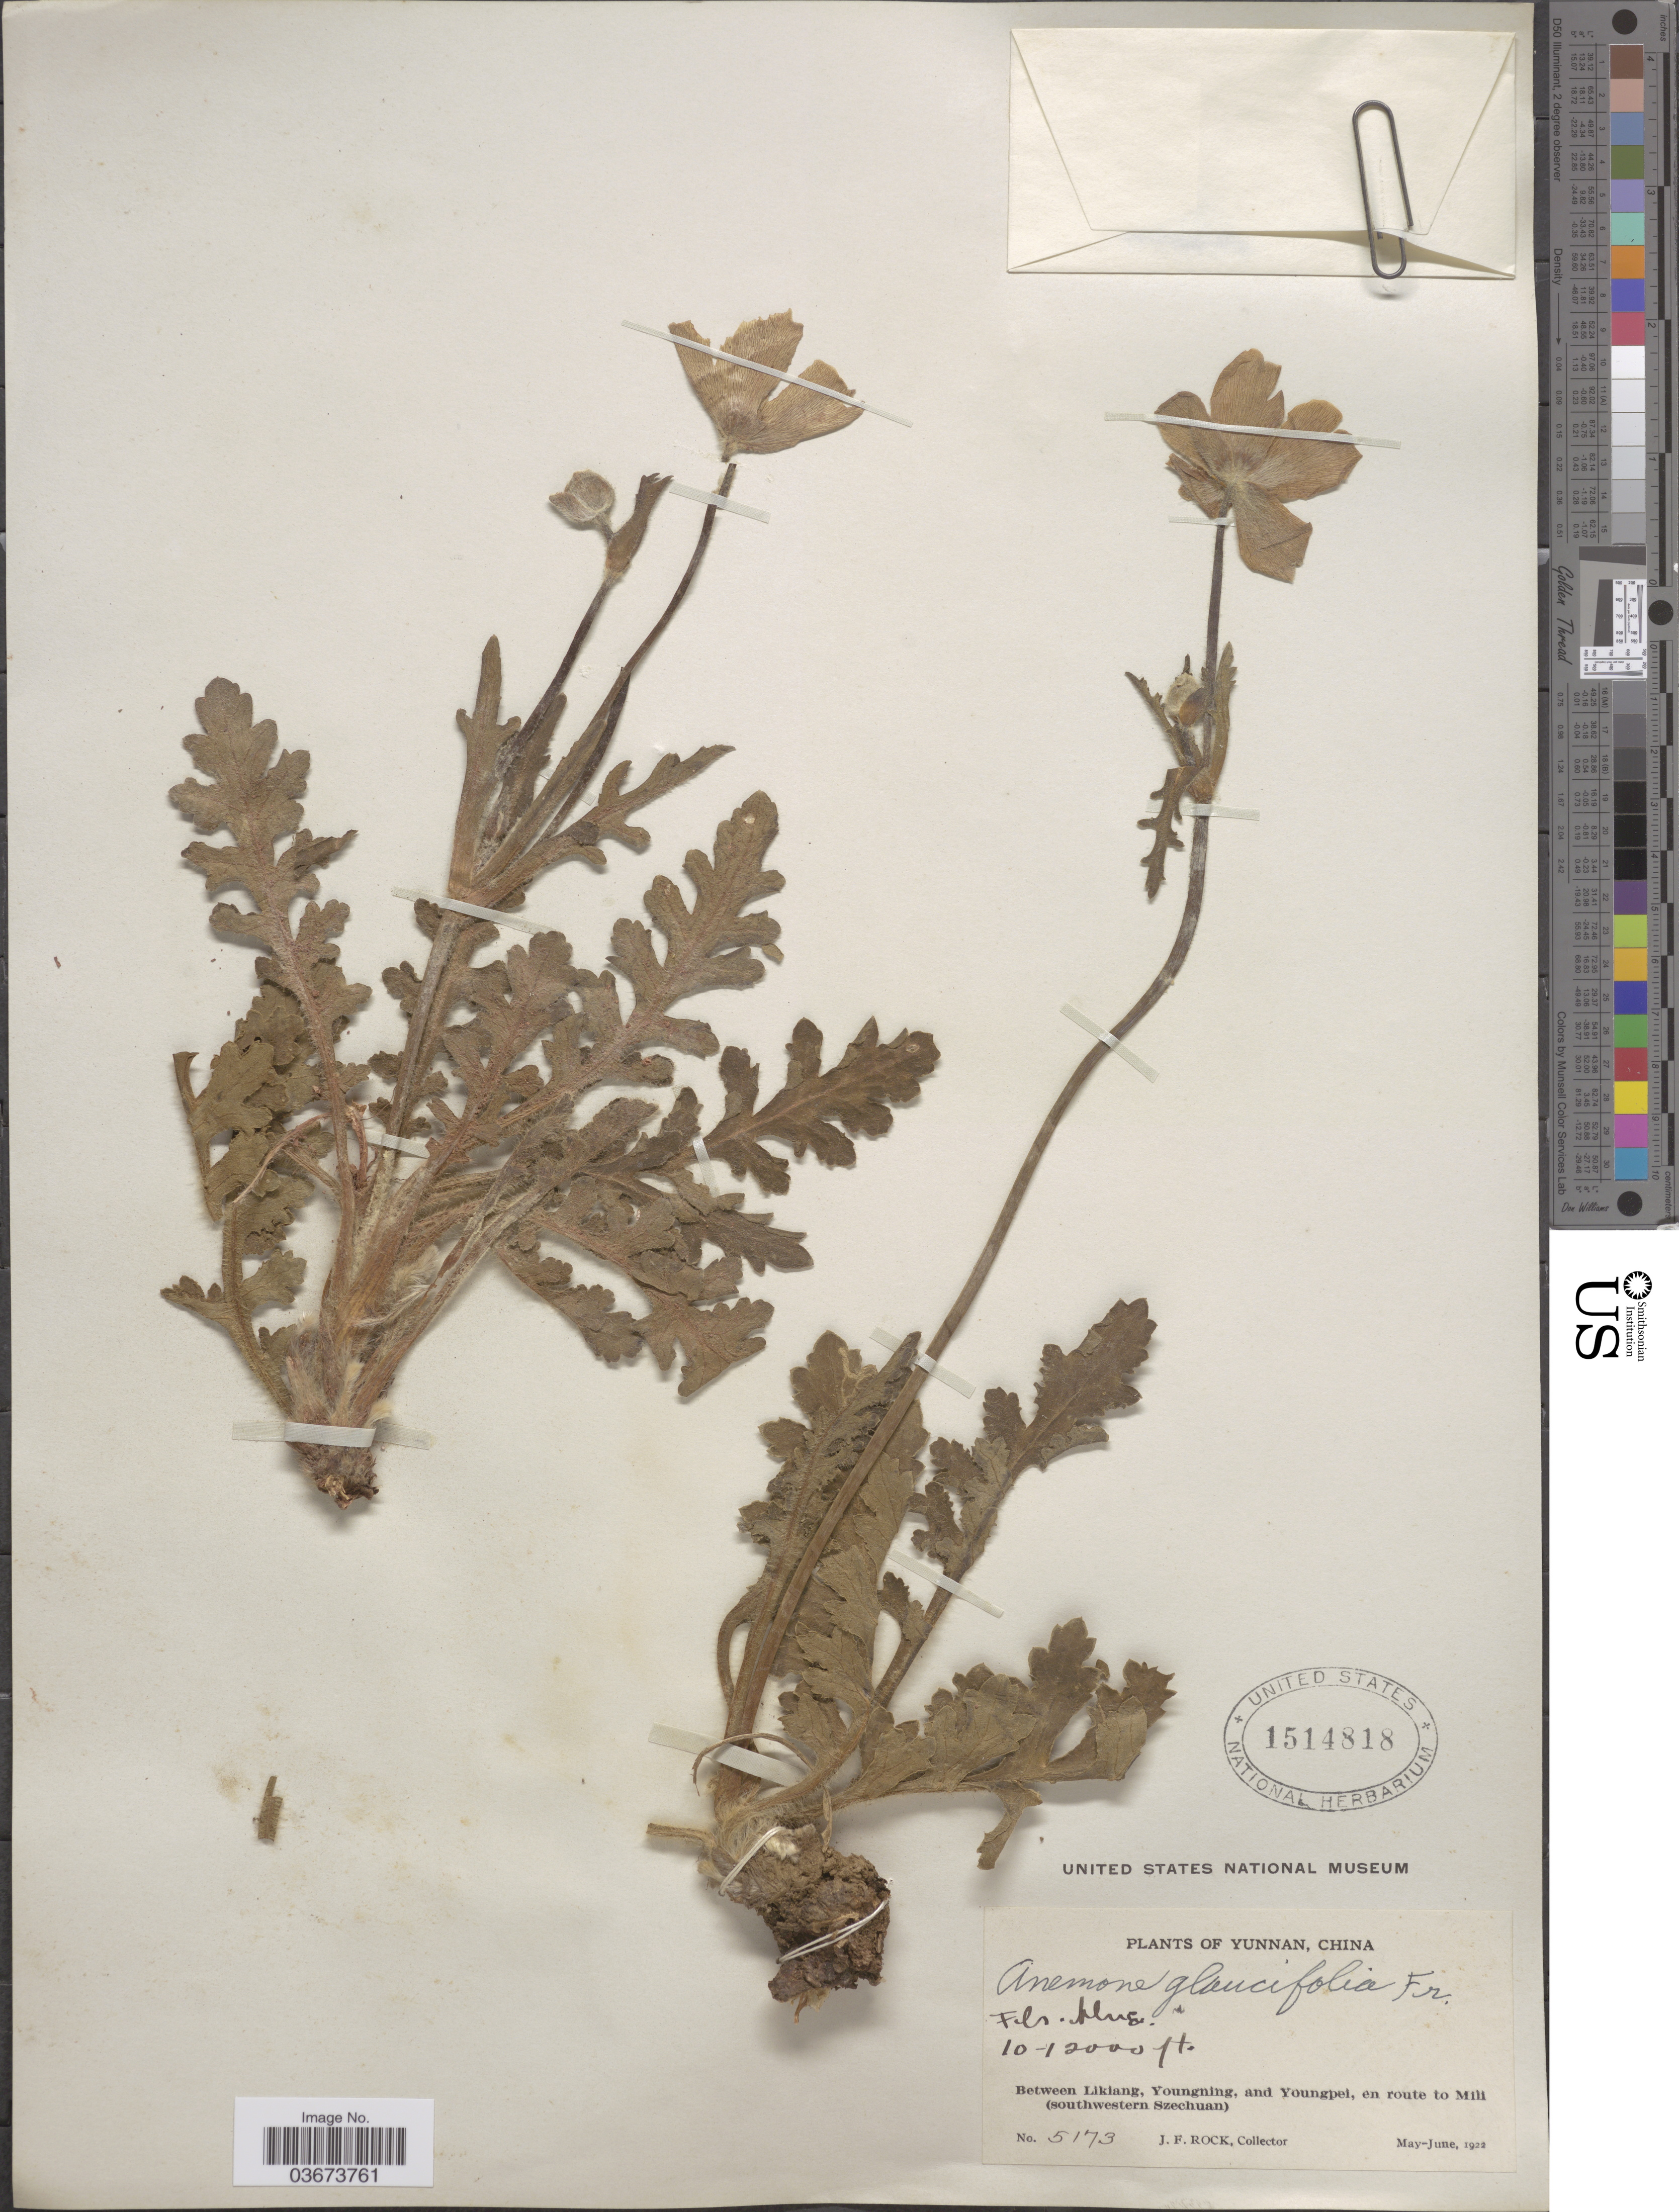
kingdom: Plantae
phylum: Tracheophyta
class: Magnoliopsida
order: Ranunculales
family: Ranunculaceae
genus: Anemoclema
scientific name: Anemoclema glaucifolium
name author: (Franch.) W.T. Wang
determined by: Strong, M. T., (US), Smithsonian Institution - National Museum of Natural History (UNITED STATES)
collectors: J. Rock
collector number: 5173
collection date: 1922-05/1922-06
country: China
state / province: Yunnan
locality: Between Likiang, Youngning, and Youngpei, en route to Mili (southwestern Szechuan).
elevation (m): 3048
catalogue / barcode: US 1514818